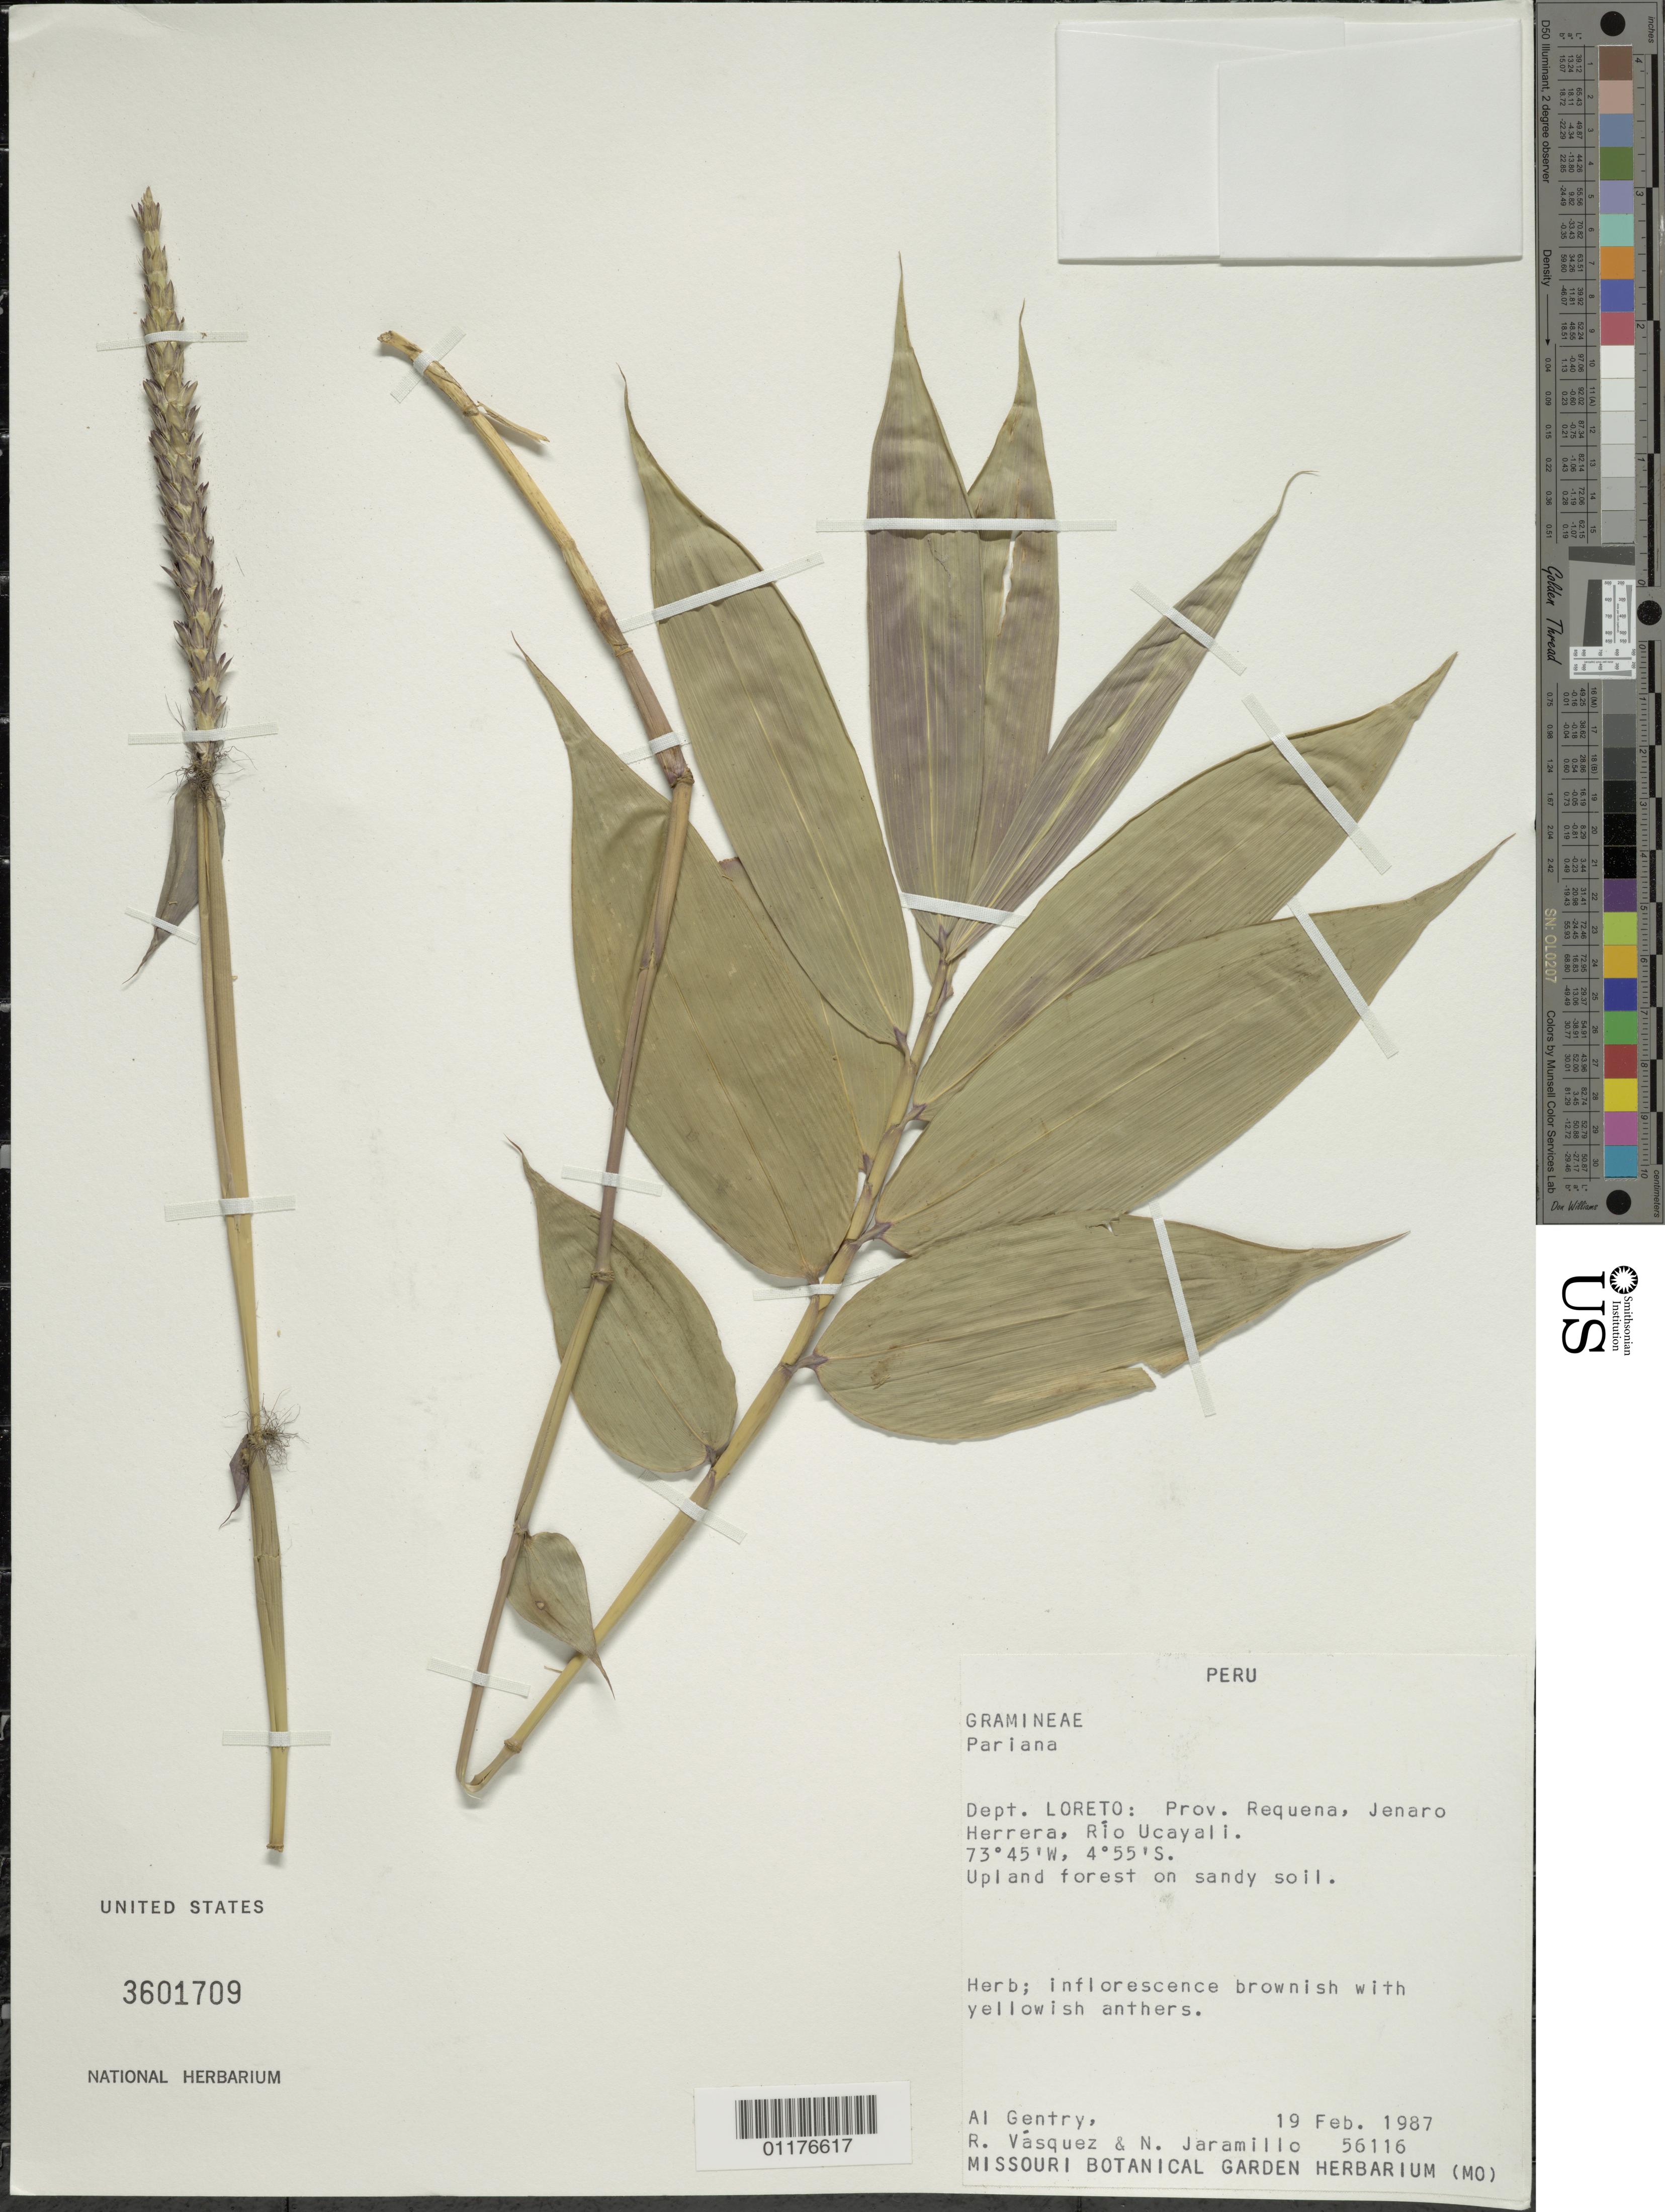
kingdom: Plantae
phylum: Tracheophyta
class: Liliopsida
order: Poales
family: Poaceae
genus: Pariana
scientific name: Pariana sp.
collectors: A. H. Gentry, R. Vásquez & N. Jaramillo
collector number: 56116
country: Peru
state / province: Loreto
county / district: Requena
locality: Jenaro Herrera, Rio Ucayali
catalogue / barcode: US 3601709